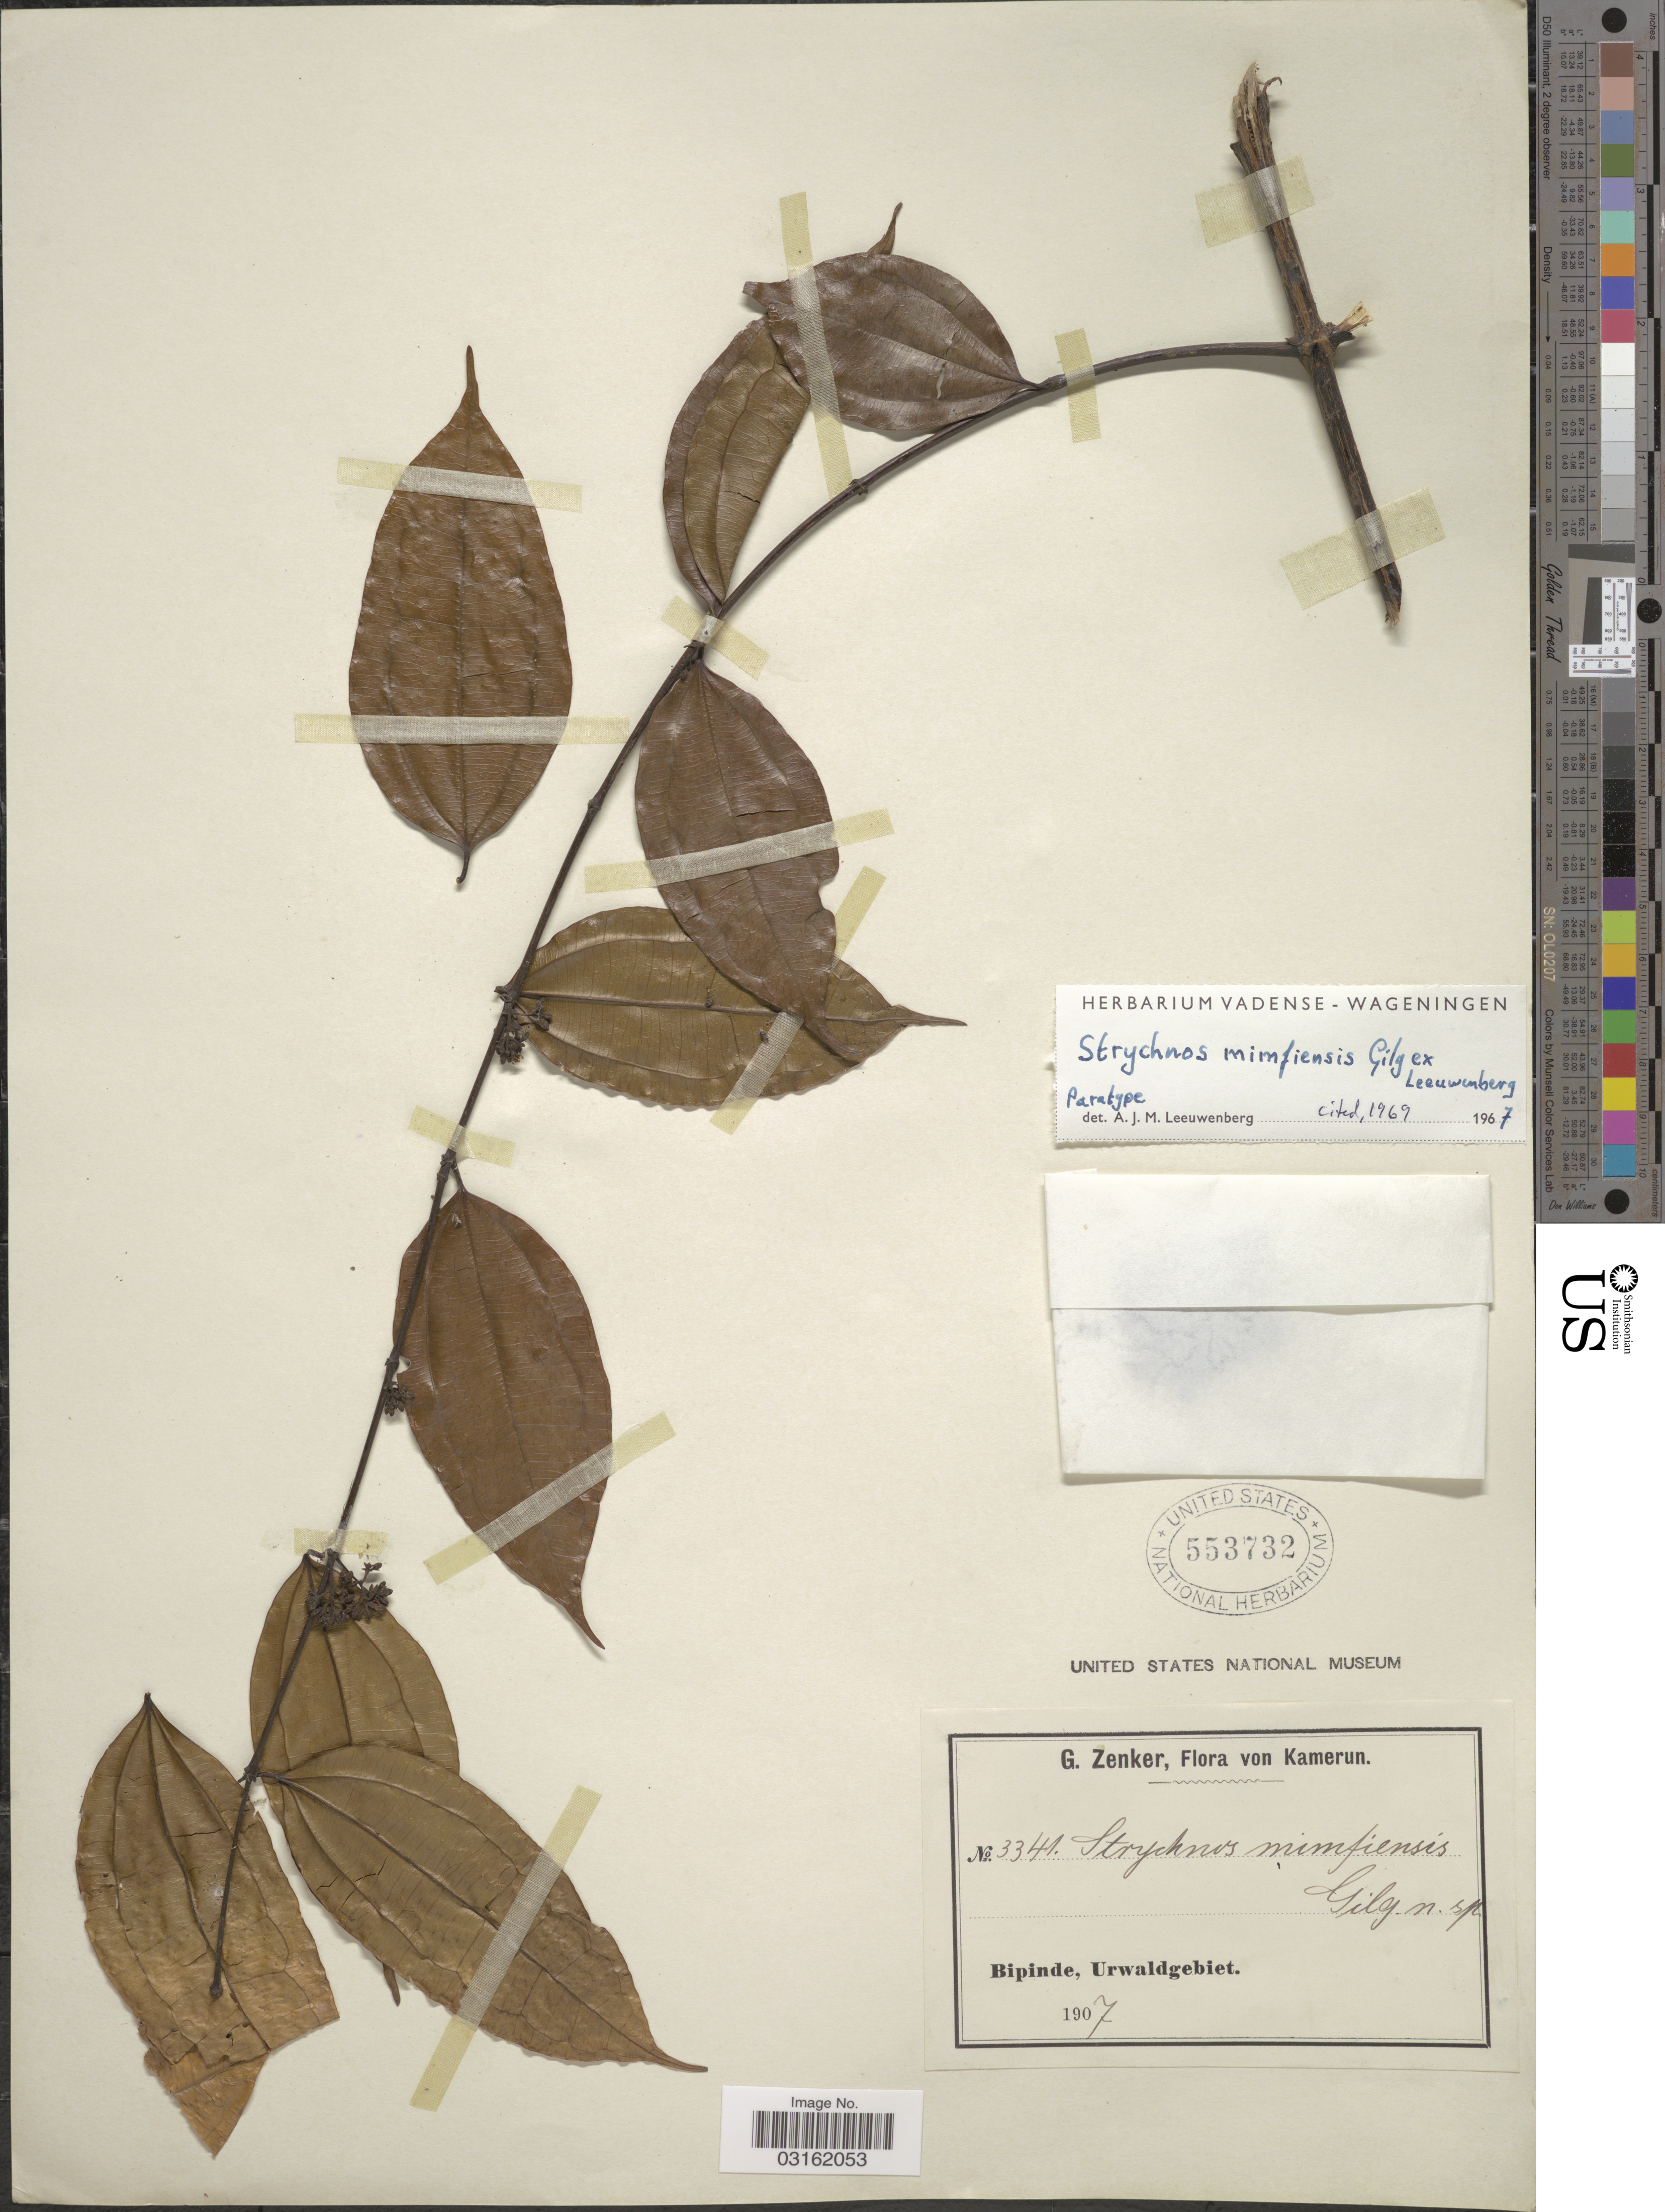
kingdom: Plantae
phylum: Tracheophyta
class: Magnoliopsida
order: Gentianales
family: Loganiaceae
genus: Strychnos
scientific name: Strychnos mimfiensis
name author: Gilg ex Leeuwenberg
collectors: G. A. Zenker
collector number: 3341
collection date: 1907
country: Cameroon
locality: Kamerun. Bipinde, Urwaldgebiet.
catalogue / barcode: US 553732